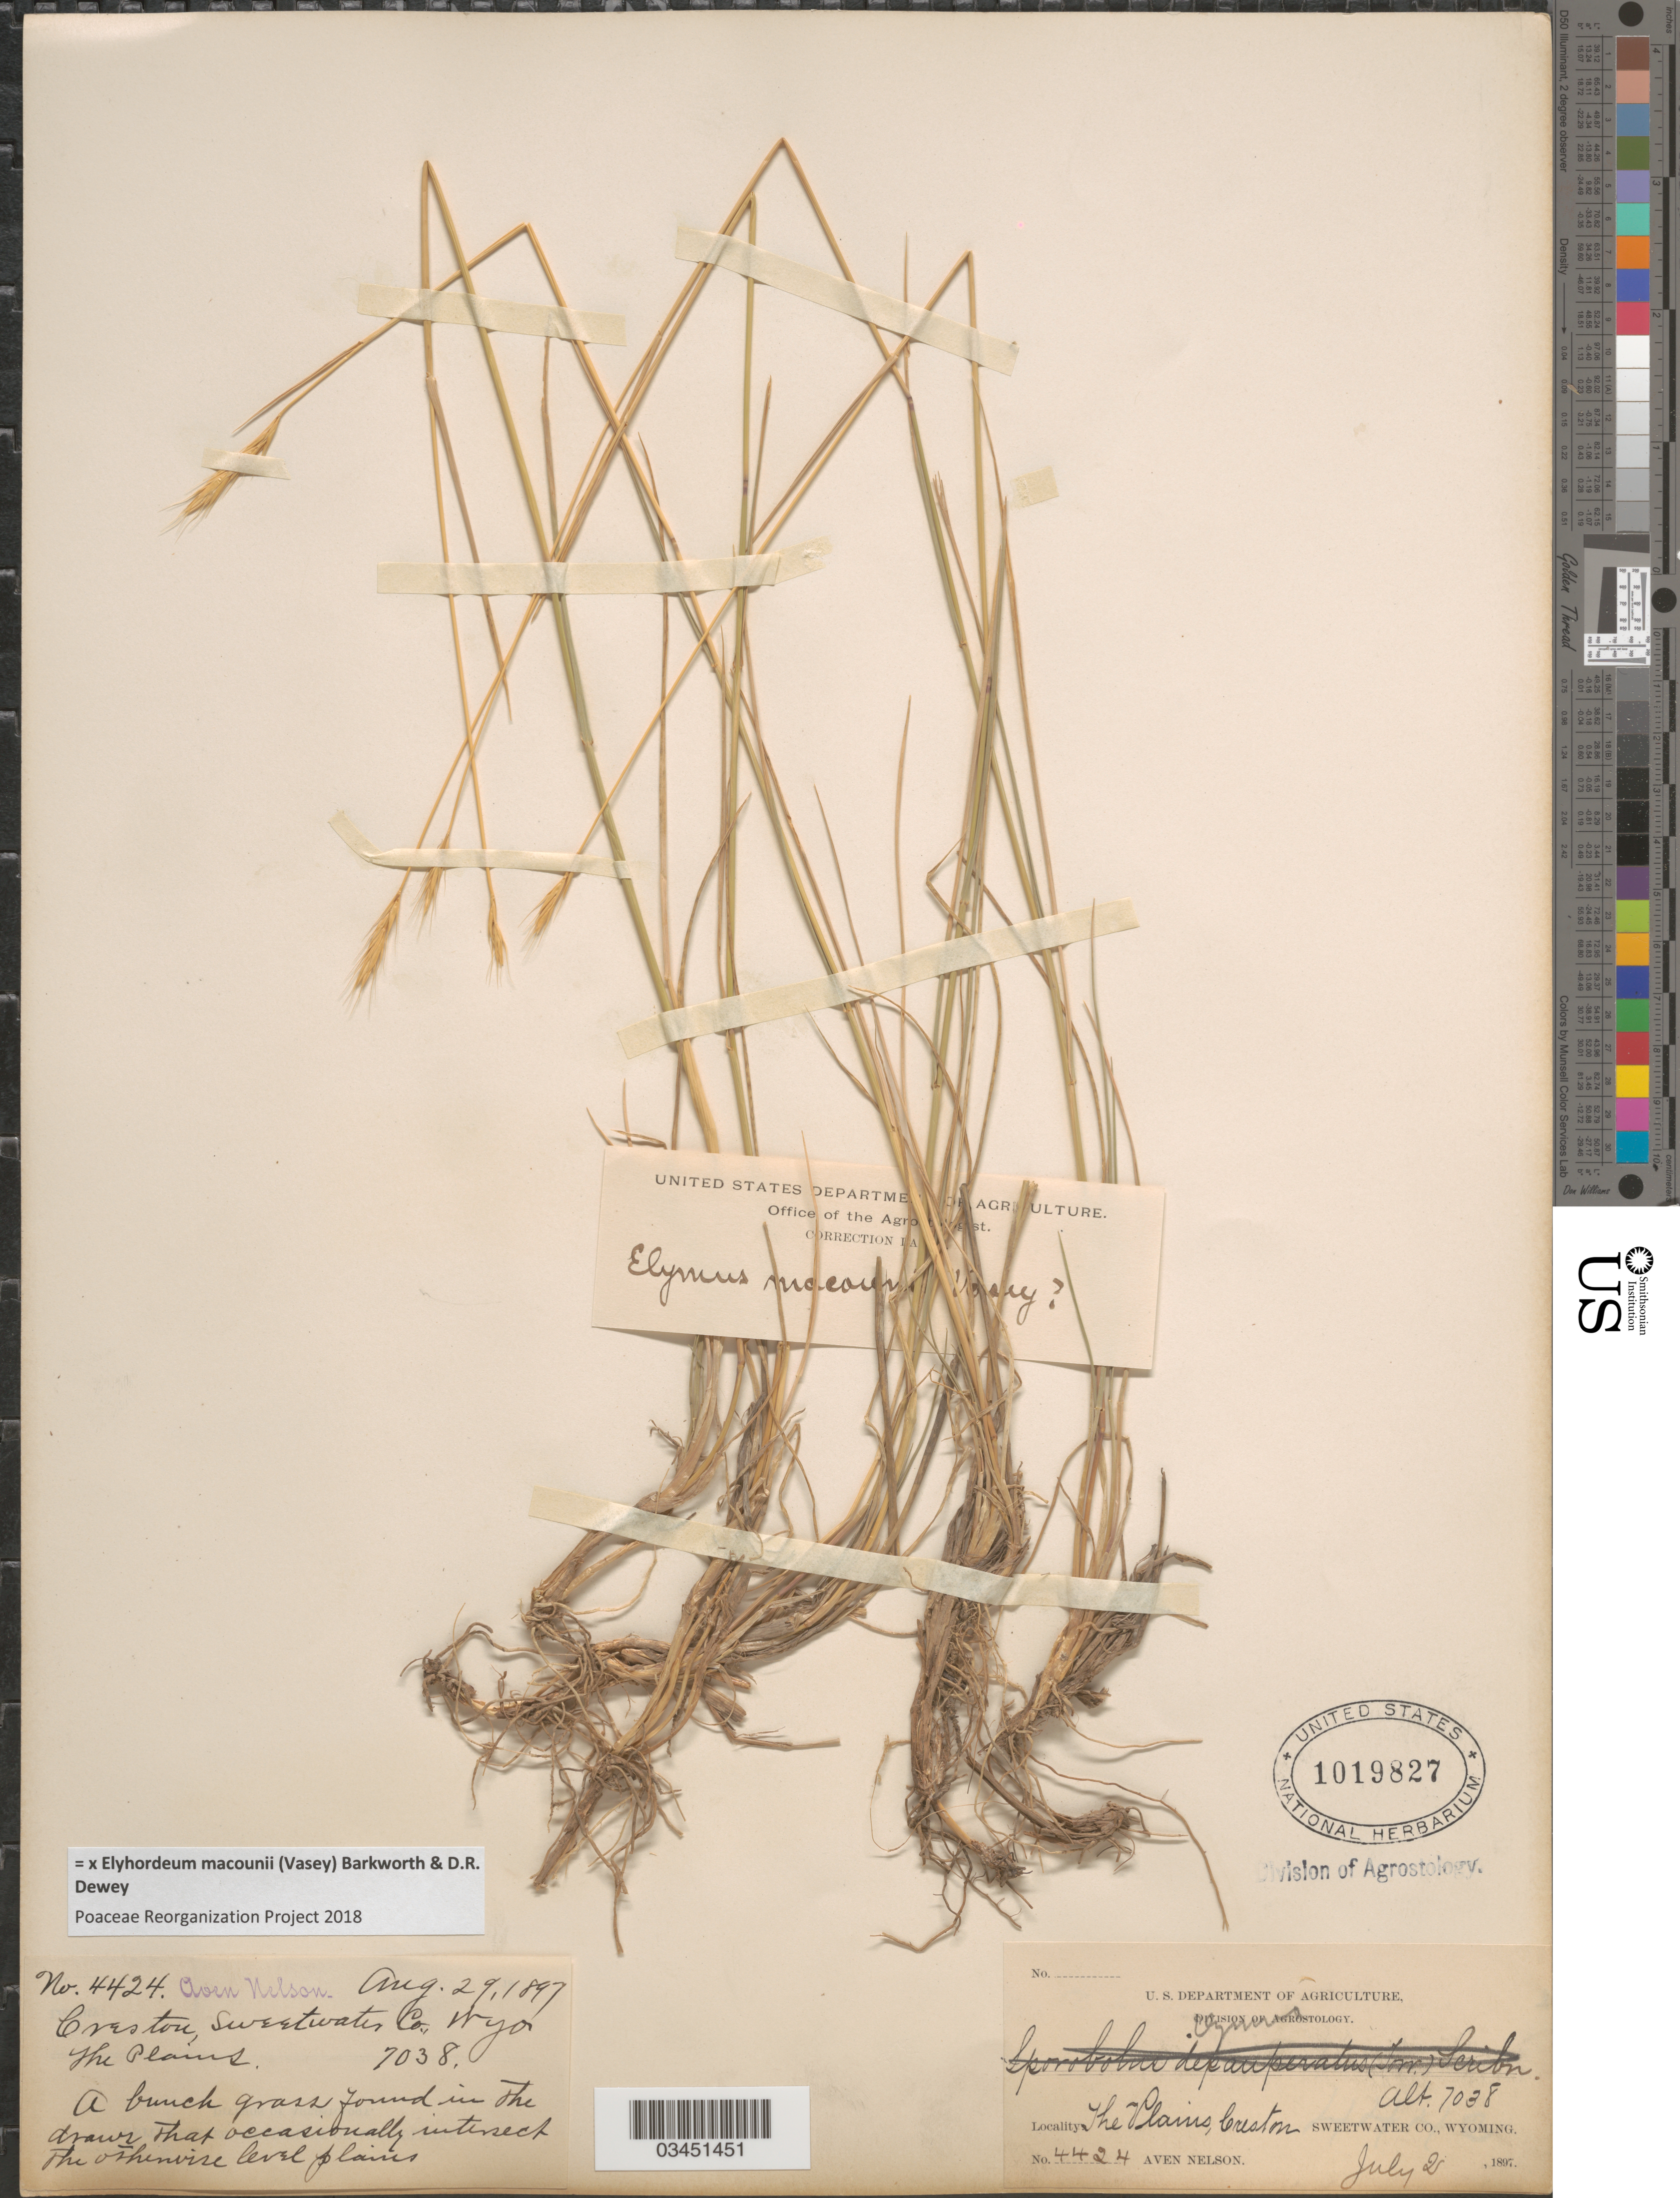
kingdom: Plantae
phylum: Tracheophyta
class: Liliopsida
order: Poales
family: Poaceae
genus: Elyhordeum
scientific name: x Elyhordeum macounii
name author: (Vasey) Barkworth & Dewey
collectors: A. Nelson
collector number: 4424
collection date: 1897-07-02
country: United States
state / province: Wyoming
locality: Creston, Sweetwater Co. The Plains.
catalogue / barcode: US 1019827